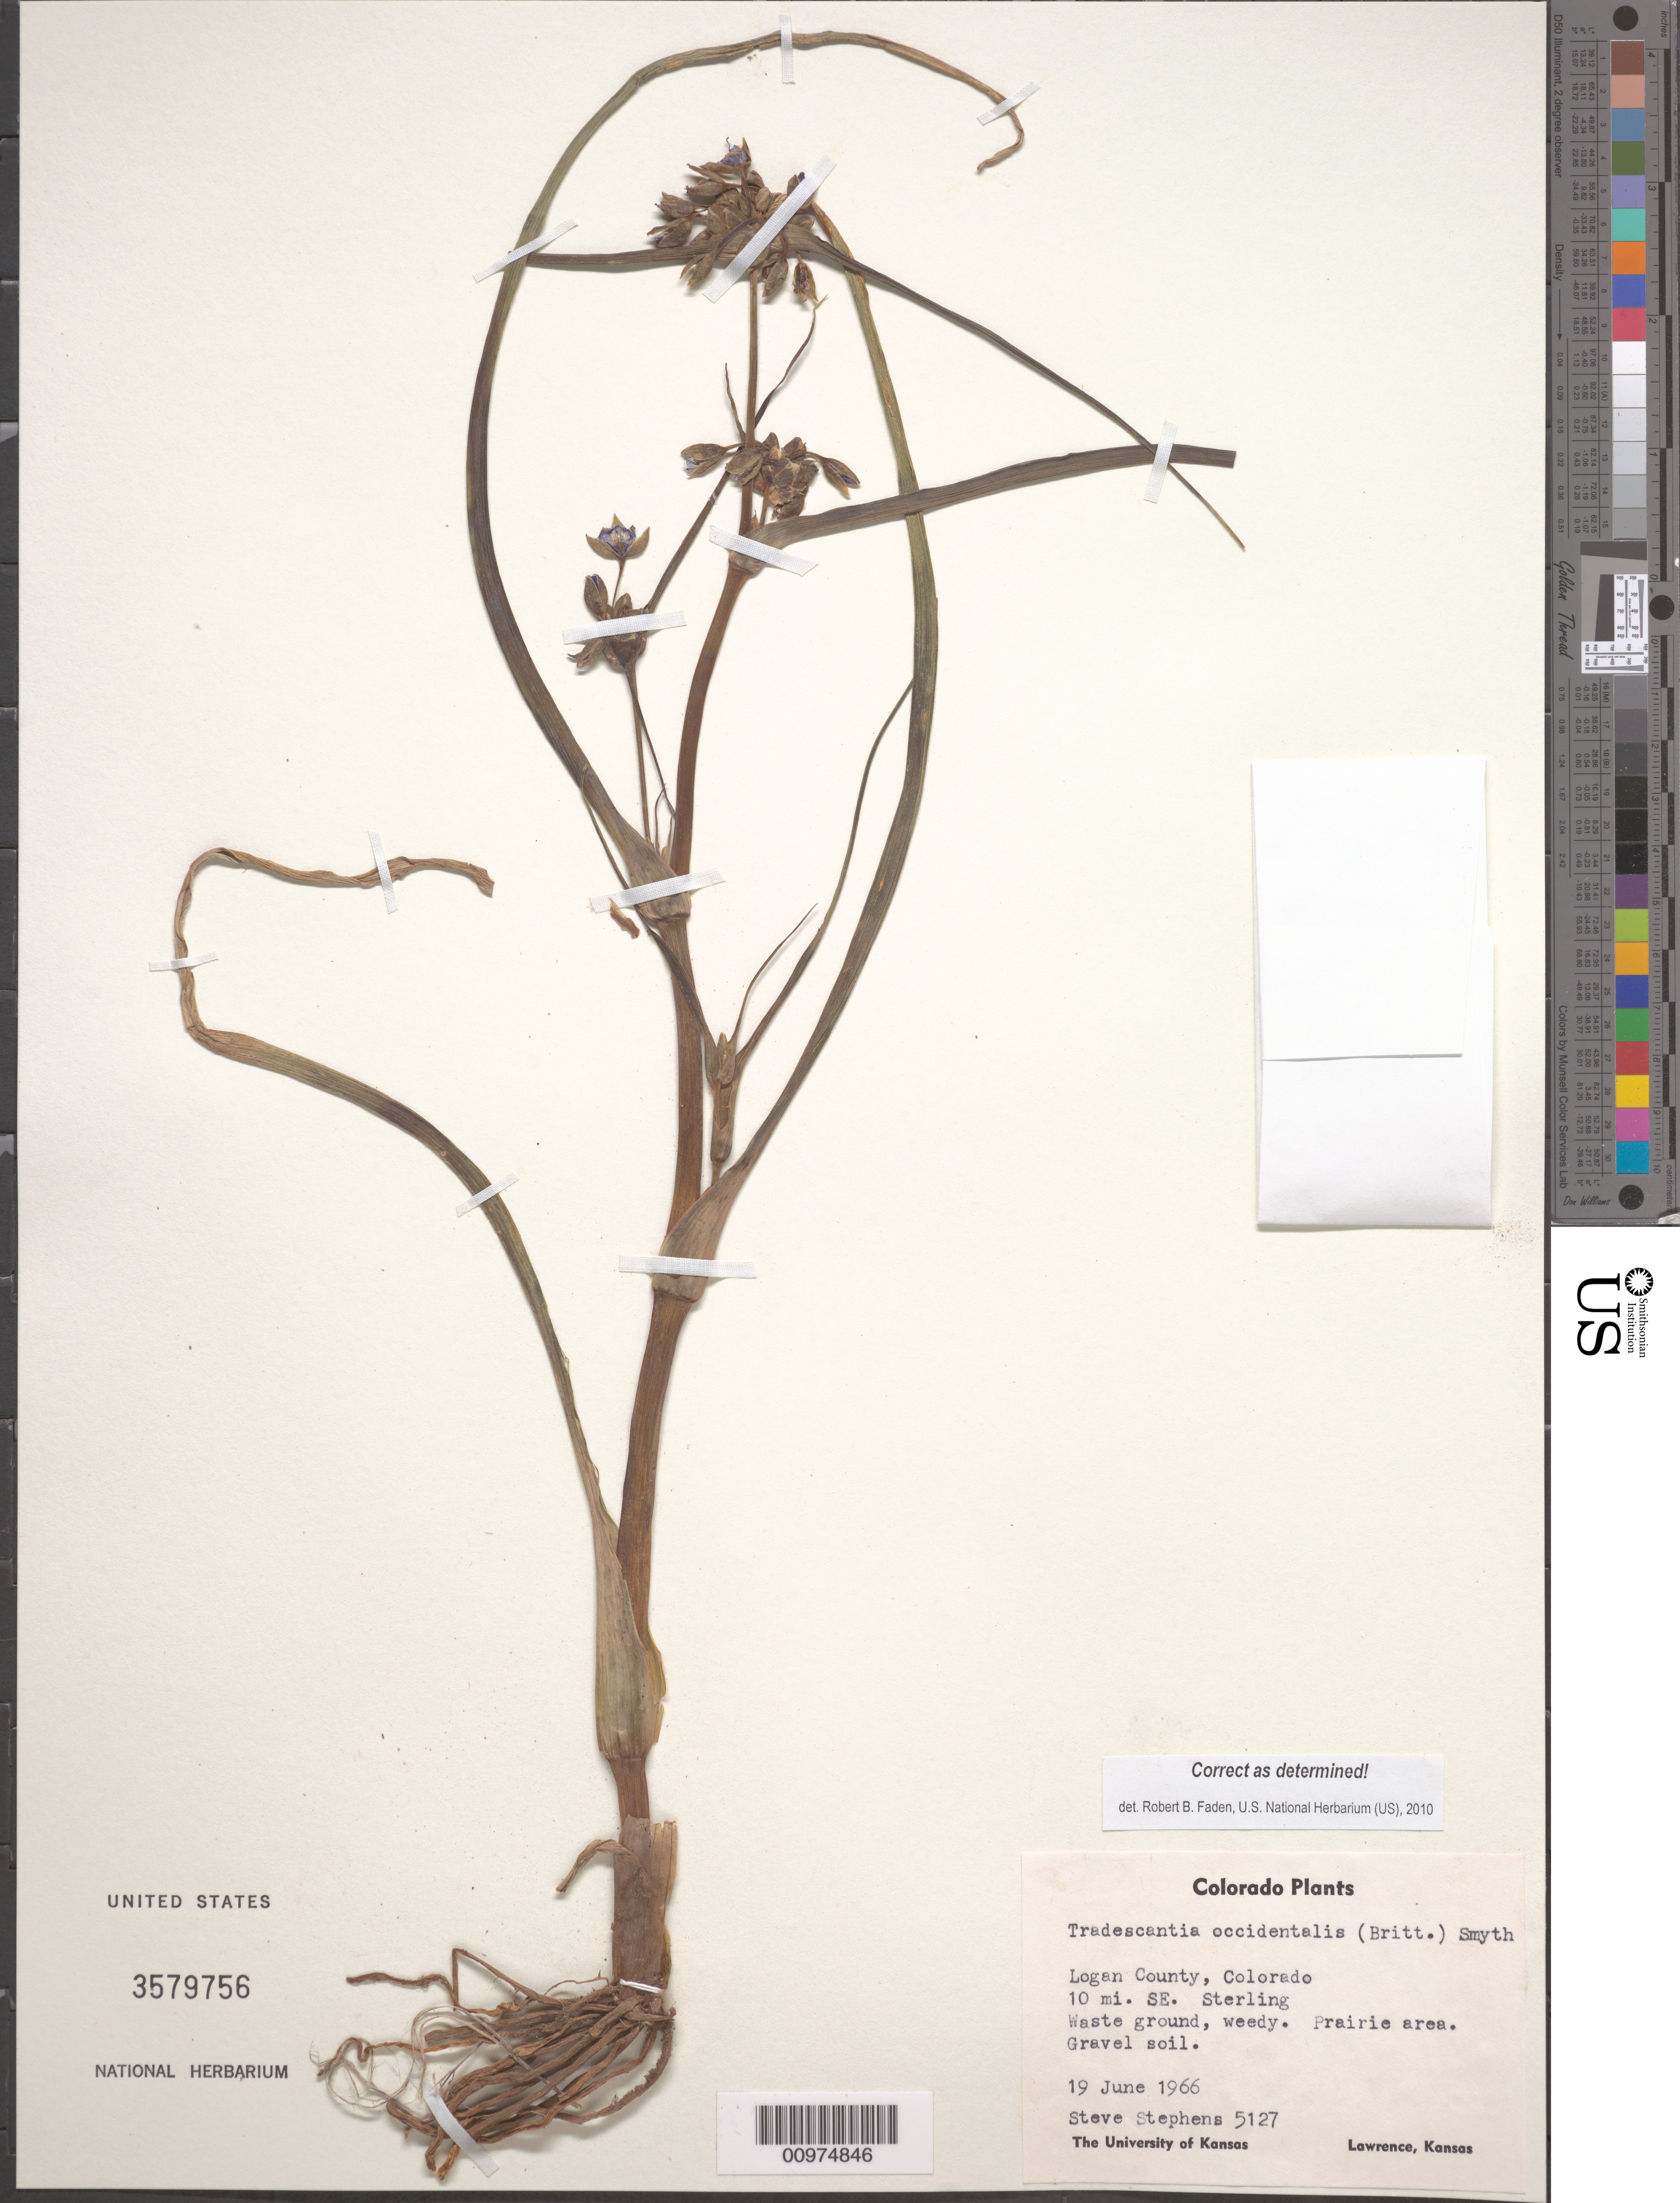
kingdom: Plantae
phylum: Tracheophyta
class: Liliopsida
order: Commelinales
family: Commelinaceae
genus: Tradescantia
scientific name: Tradescantia occidentalis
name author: (Britton) Smyth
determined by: Faden, Robert B., (US), Smithsonian Institution - National Museum of Natural History (UNITED STATES)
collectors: S. Stephens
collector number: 5127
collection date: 1966-06-19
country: United States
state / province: Colorado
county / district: Logan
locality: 10 mi. SE. Sterling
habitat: Waste ground, weedy. Prairie area. Gravel soil.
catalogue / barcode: US 3579756